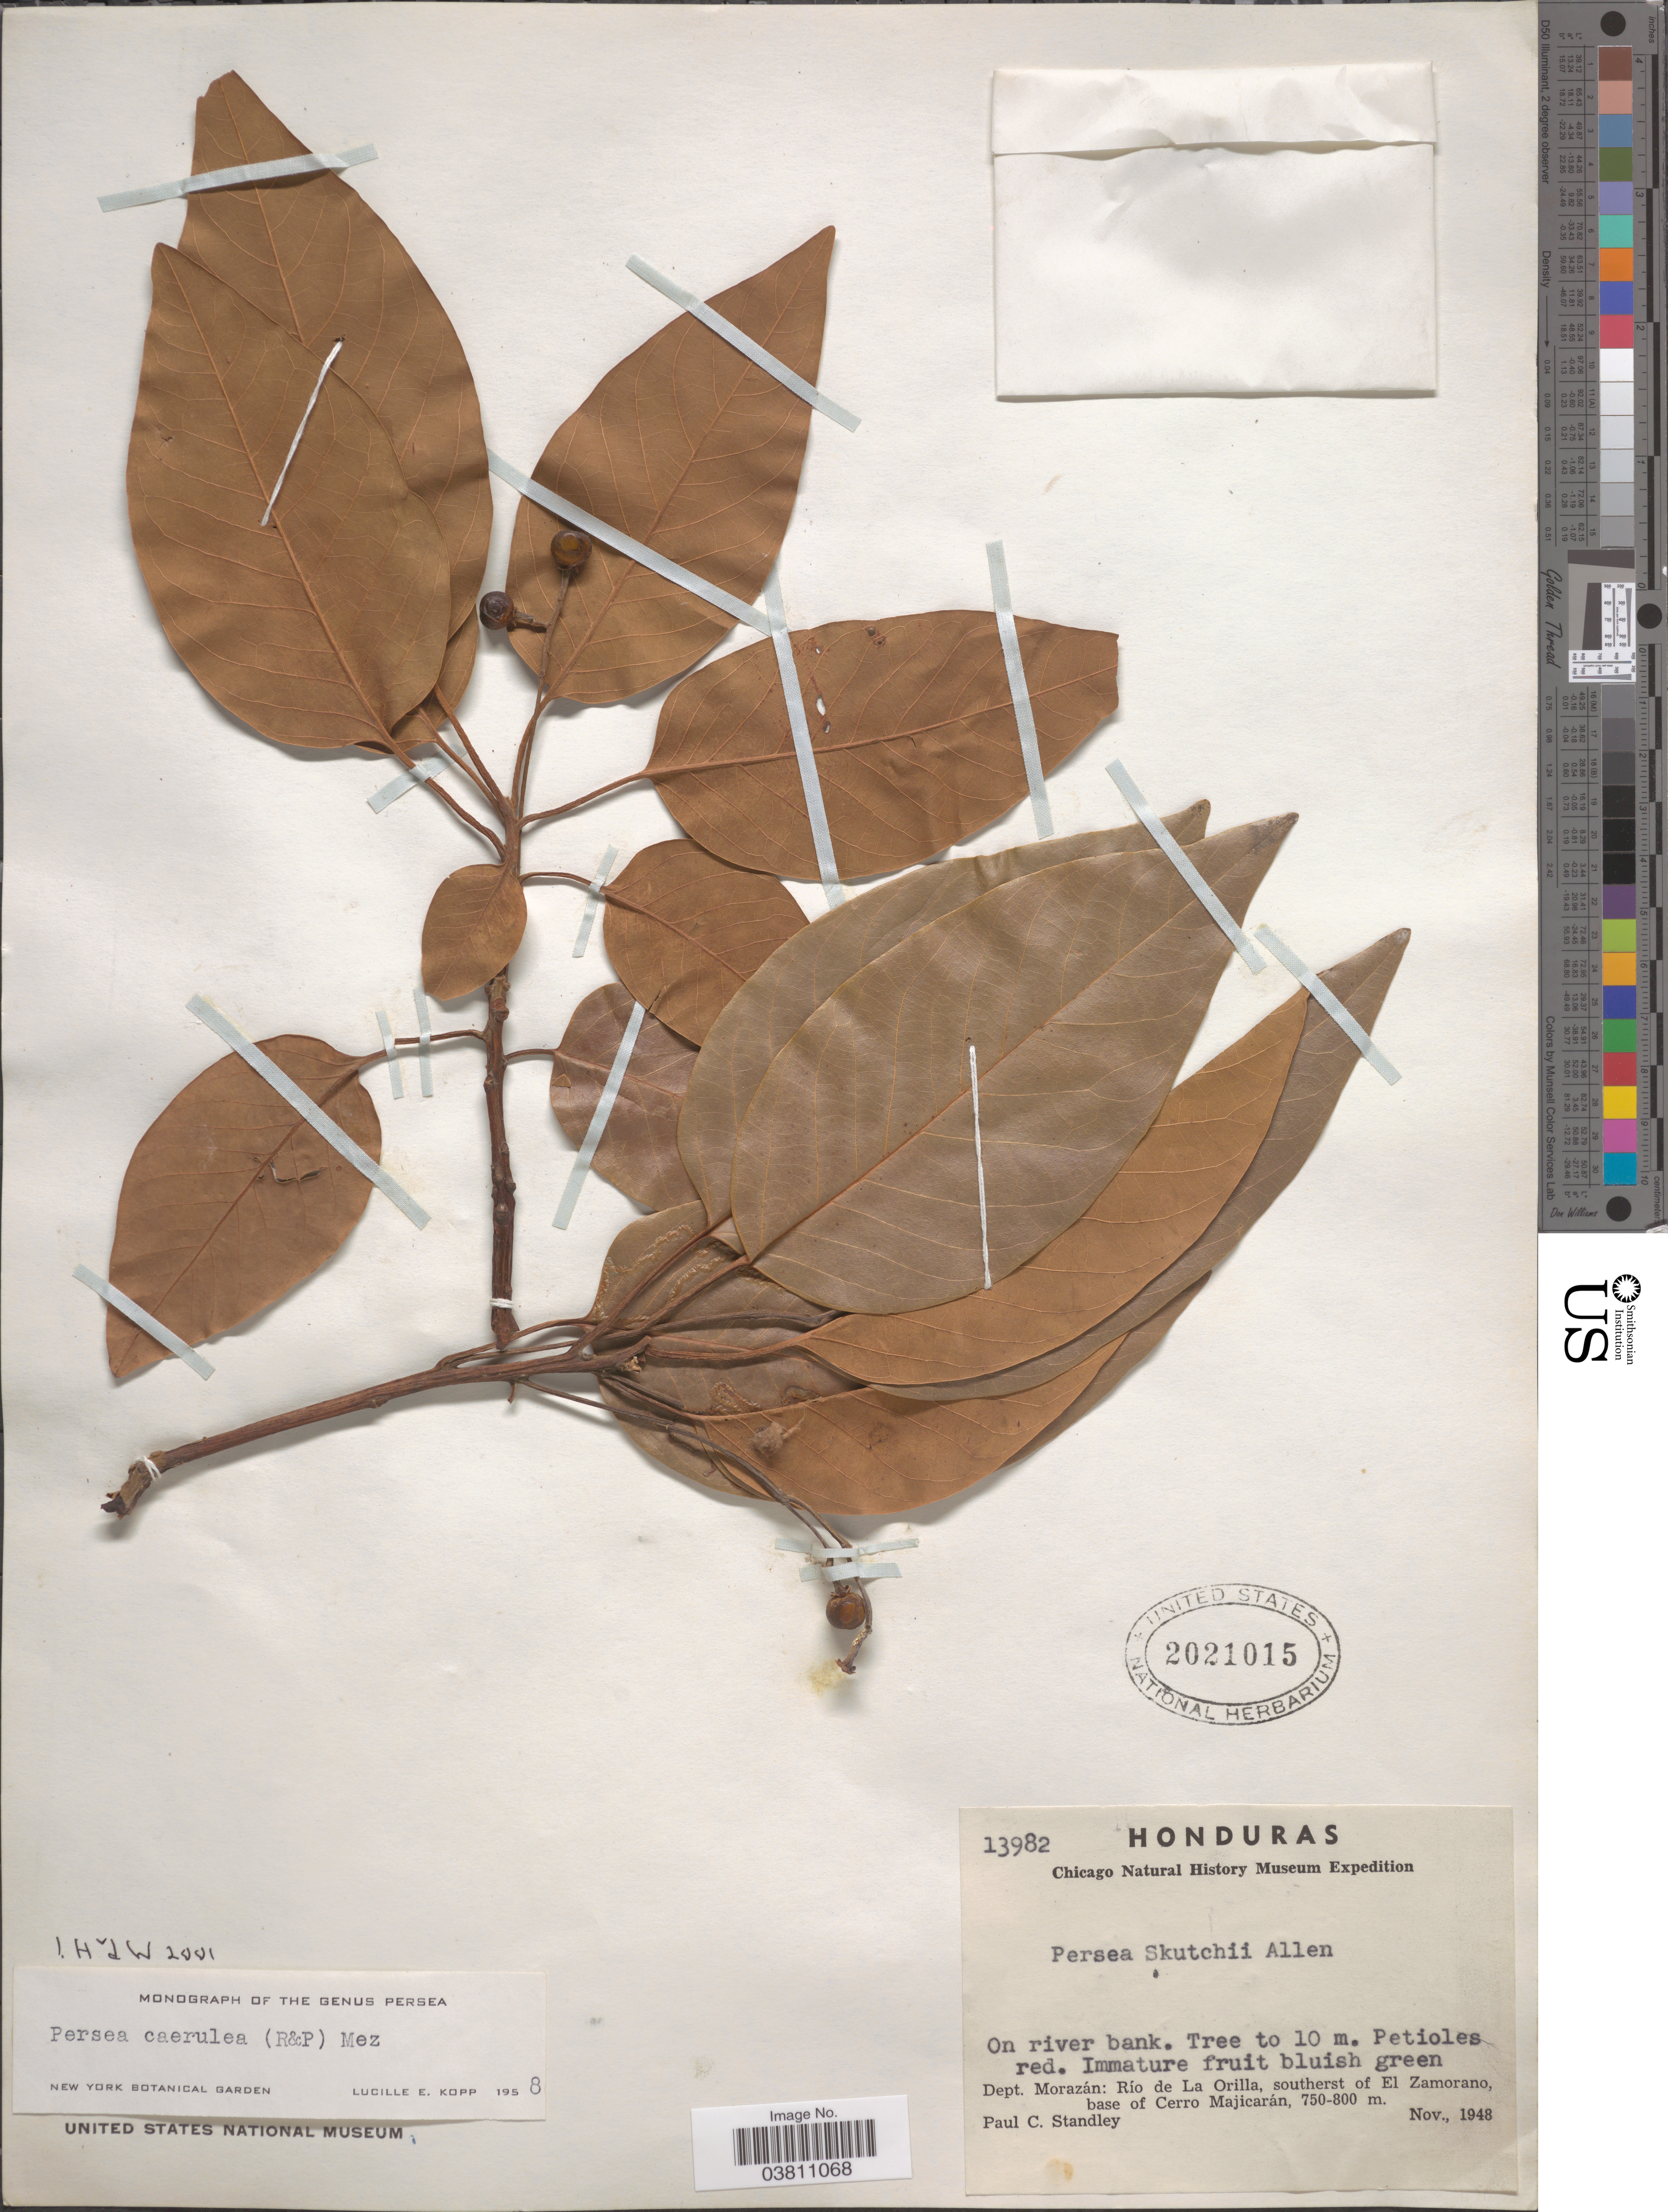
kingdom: Plantae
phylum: Tracheophyta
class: Magnoliopsida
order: Laurales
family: Lauraceae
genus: Persea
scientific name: Persea caerulea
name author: (Ruiz & Pav.) Mez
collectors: P. C. Standley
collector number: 13982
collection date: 1948-11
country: Honduras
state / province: Fco. Morazán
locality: Dept. Morazán: Río de La Orilla, southerst of El Zamorano, base of Cerro Majicarán.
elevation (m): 750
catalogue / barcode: US 2021015